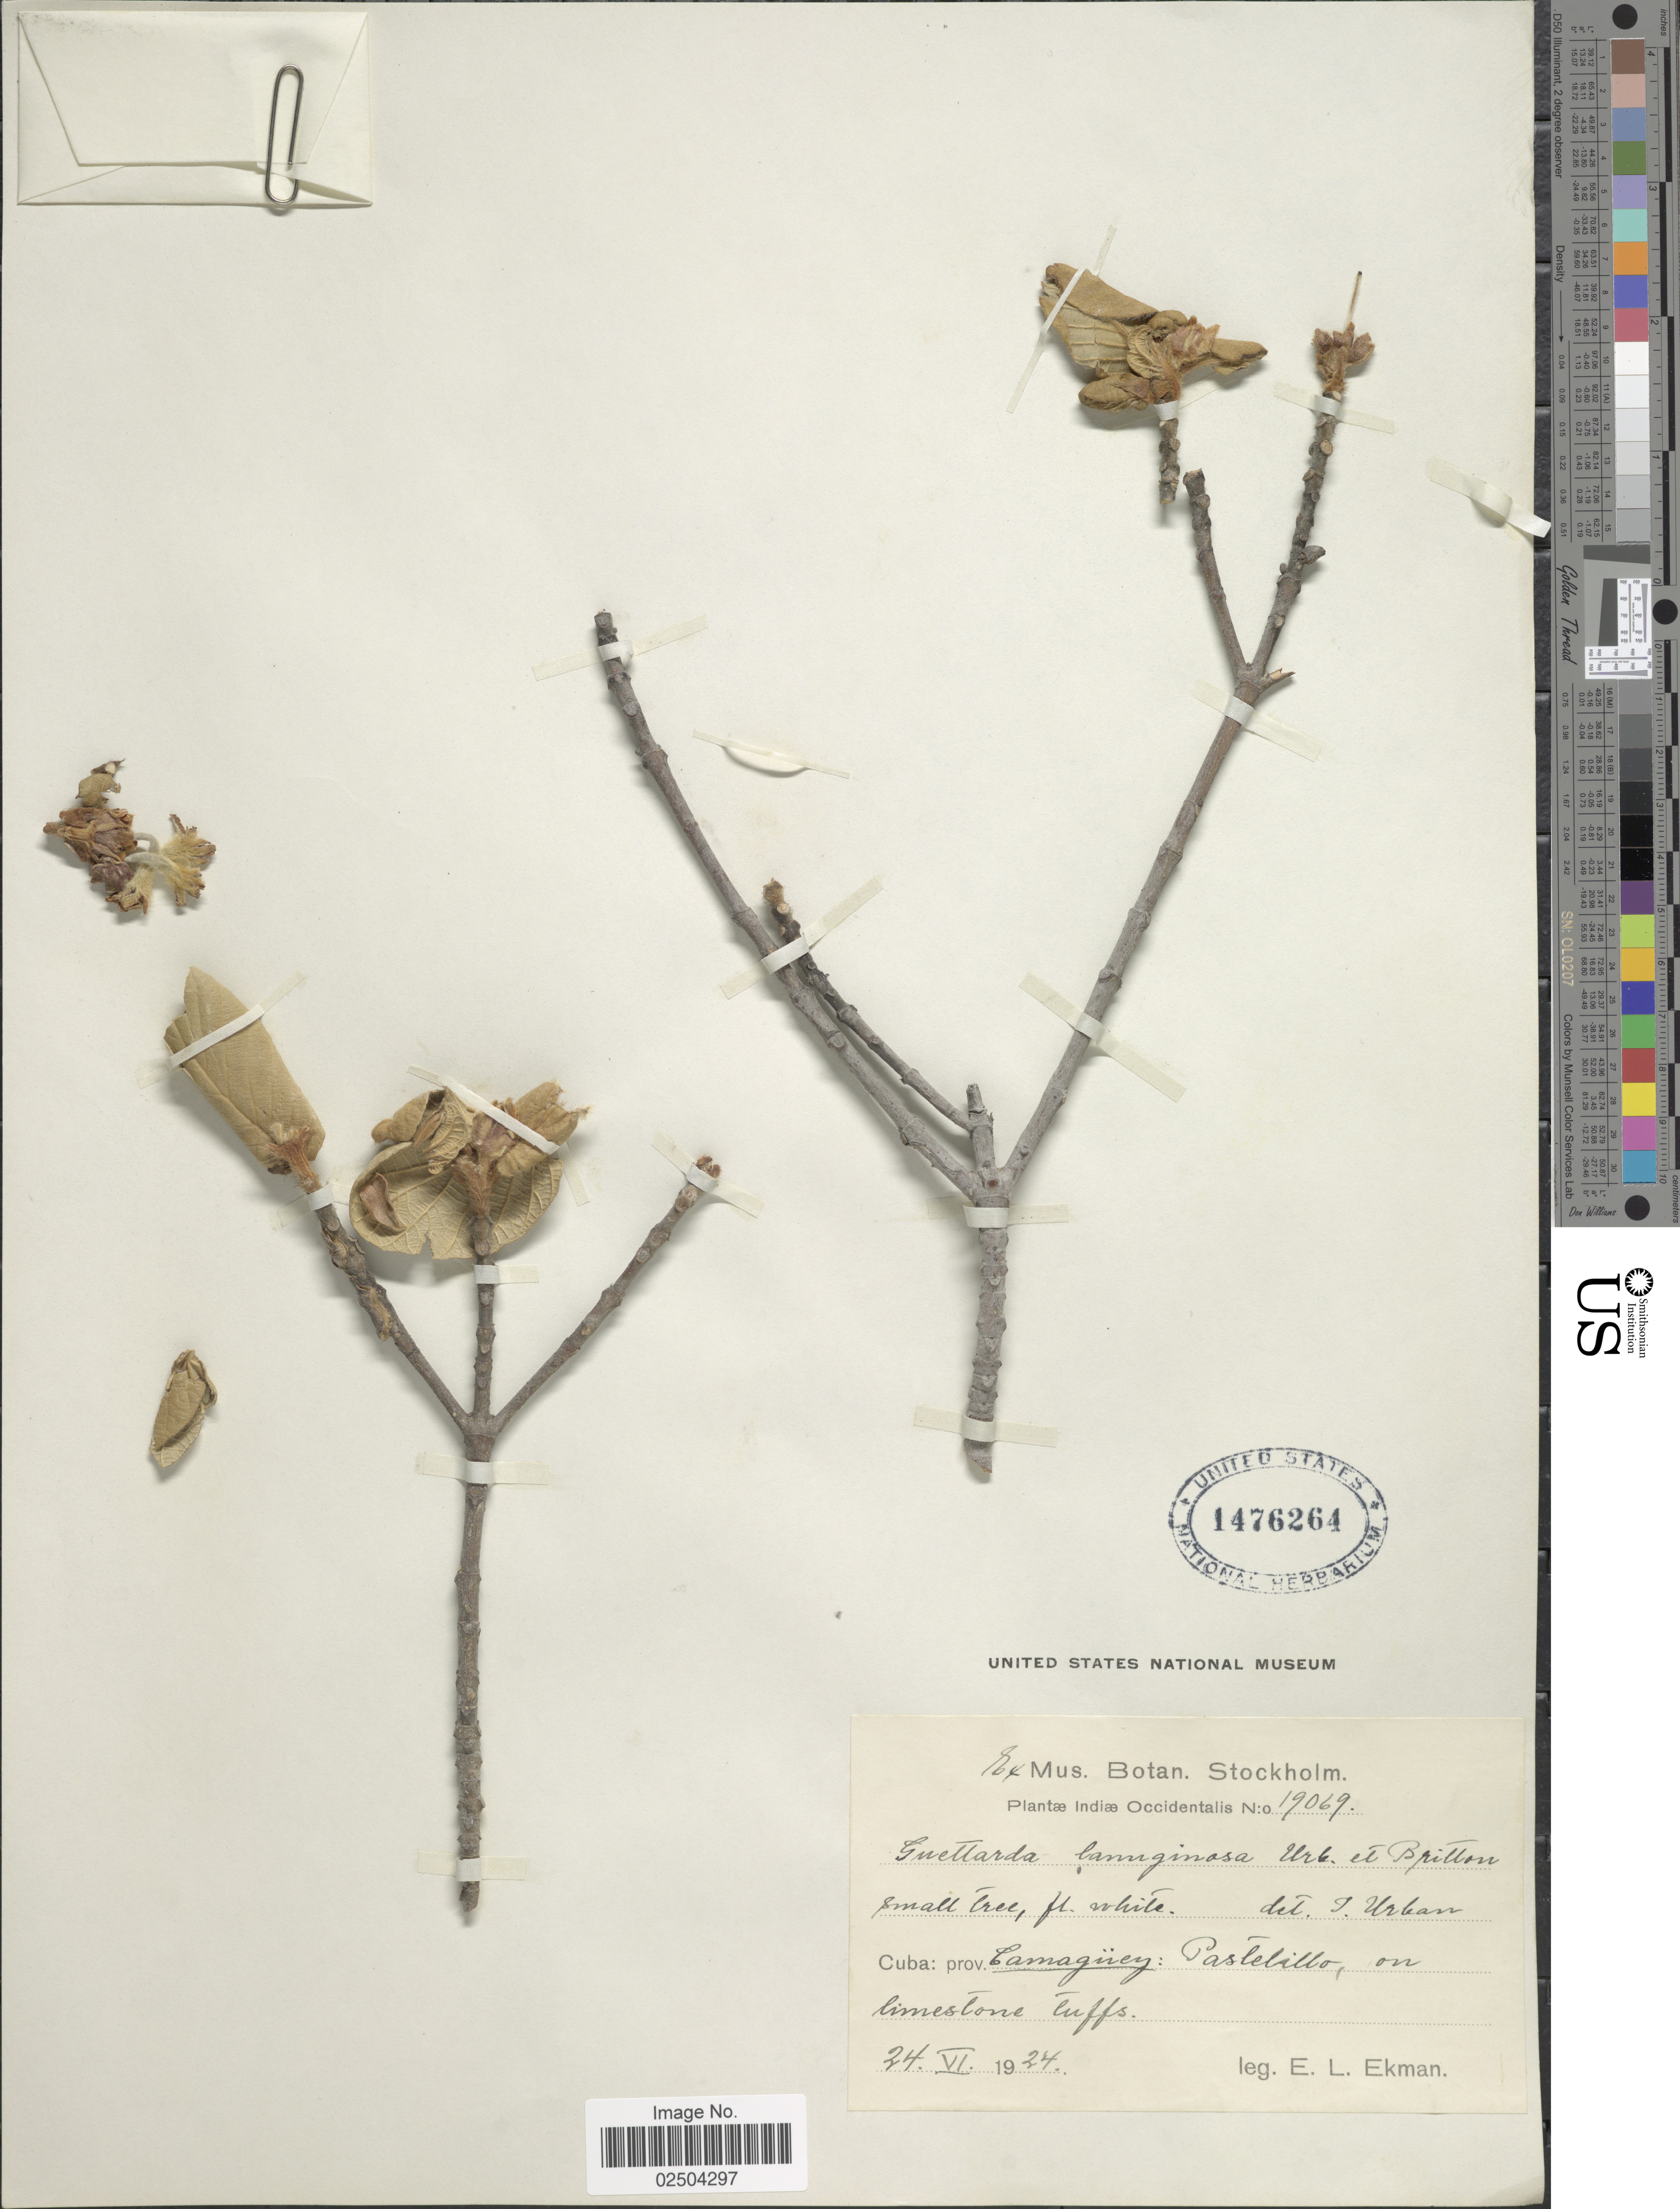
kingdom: Plantae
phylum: Tracheophyta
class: Magnoliopsida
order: Gentianales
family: Rubiaceae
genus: Guettarda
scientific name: Guettarda lanuginosa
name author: Urb. & Britton in Urb.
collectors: E. L. Ekman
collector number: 19069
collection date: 1924-06-24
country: Cuba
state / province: Camagüey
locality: Cuba: prov. Camaguey: Pastelilli, on limestone cliffs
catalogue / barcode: US 1476264